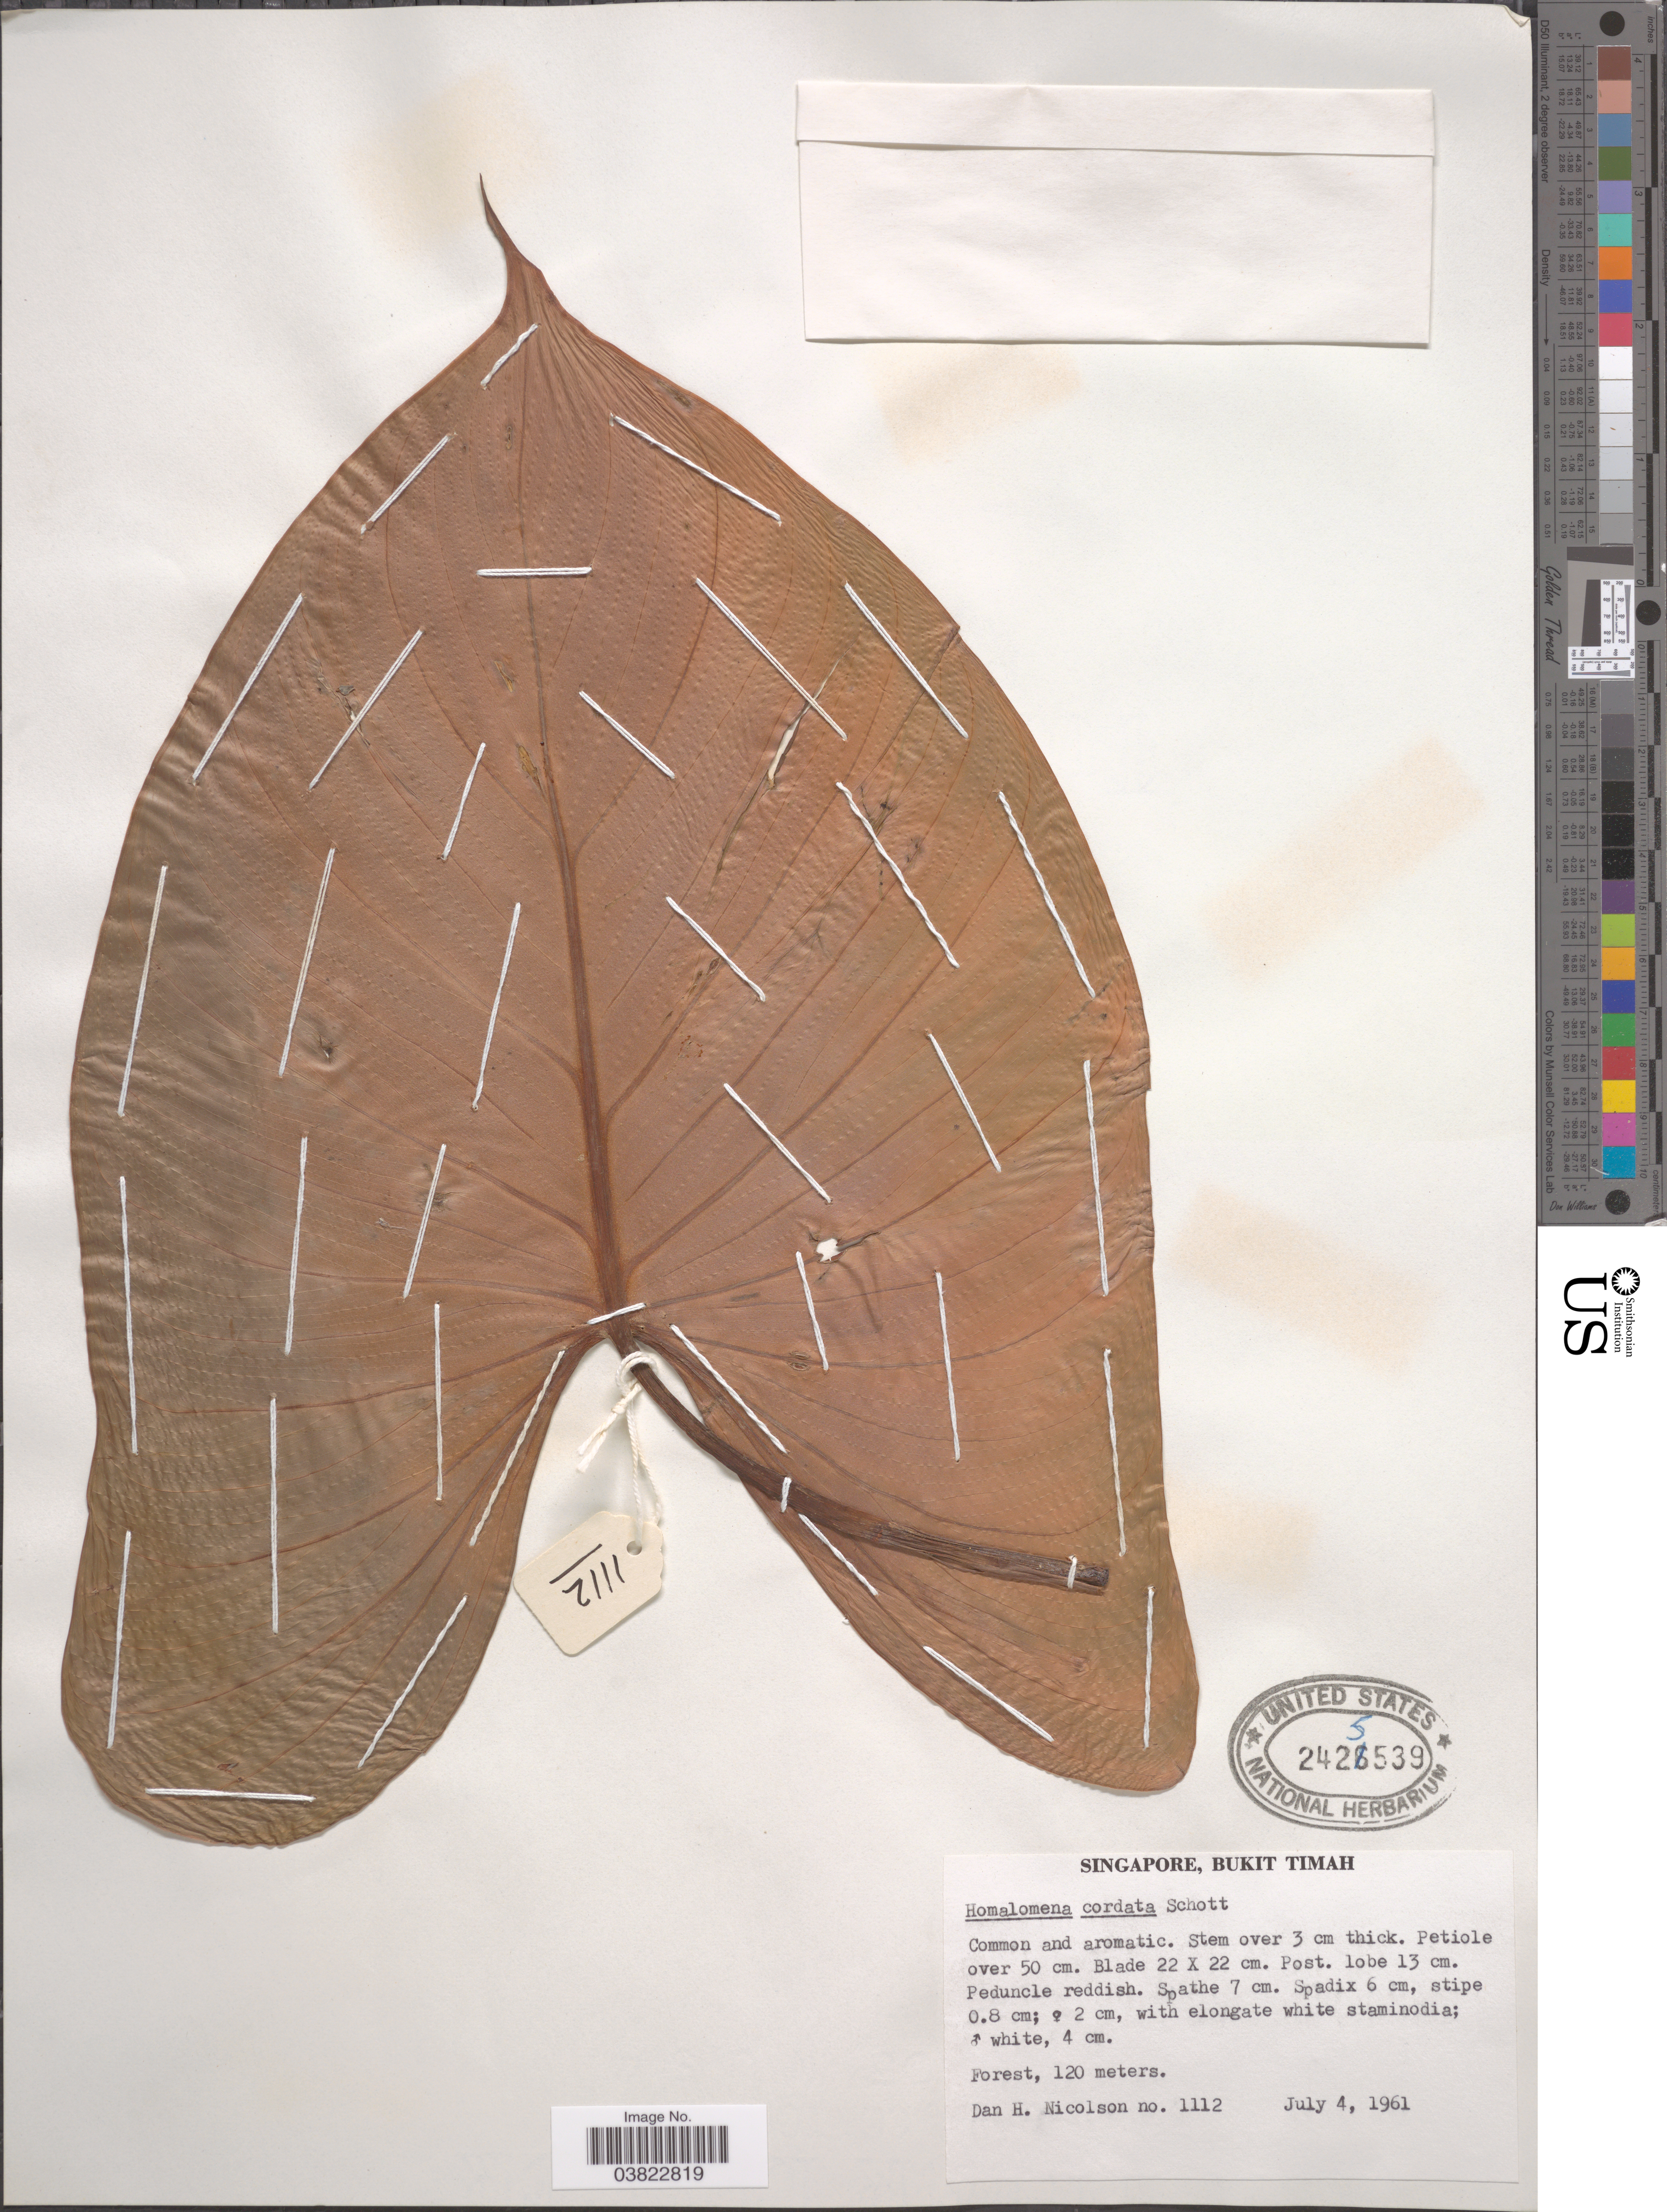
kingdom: Plantae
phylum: Tracheophyta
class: Liliopsida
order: Alismatales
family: Araceae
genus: Homalomena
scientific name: Homalomena cordata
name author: Schott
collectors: D. H. Nicolson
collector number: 1112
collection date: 1961-07-04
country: Singapore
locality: Bukit Timah.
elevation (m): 120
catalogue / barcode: US 2425539